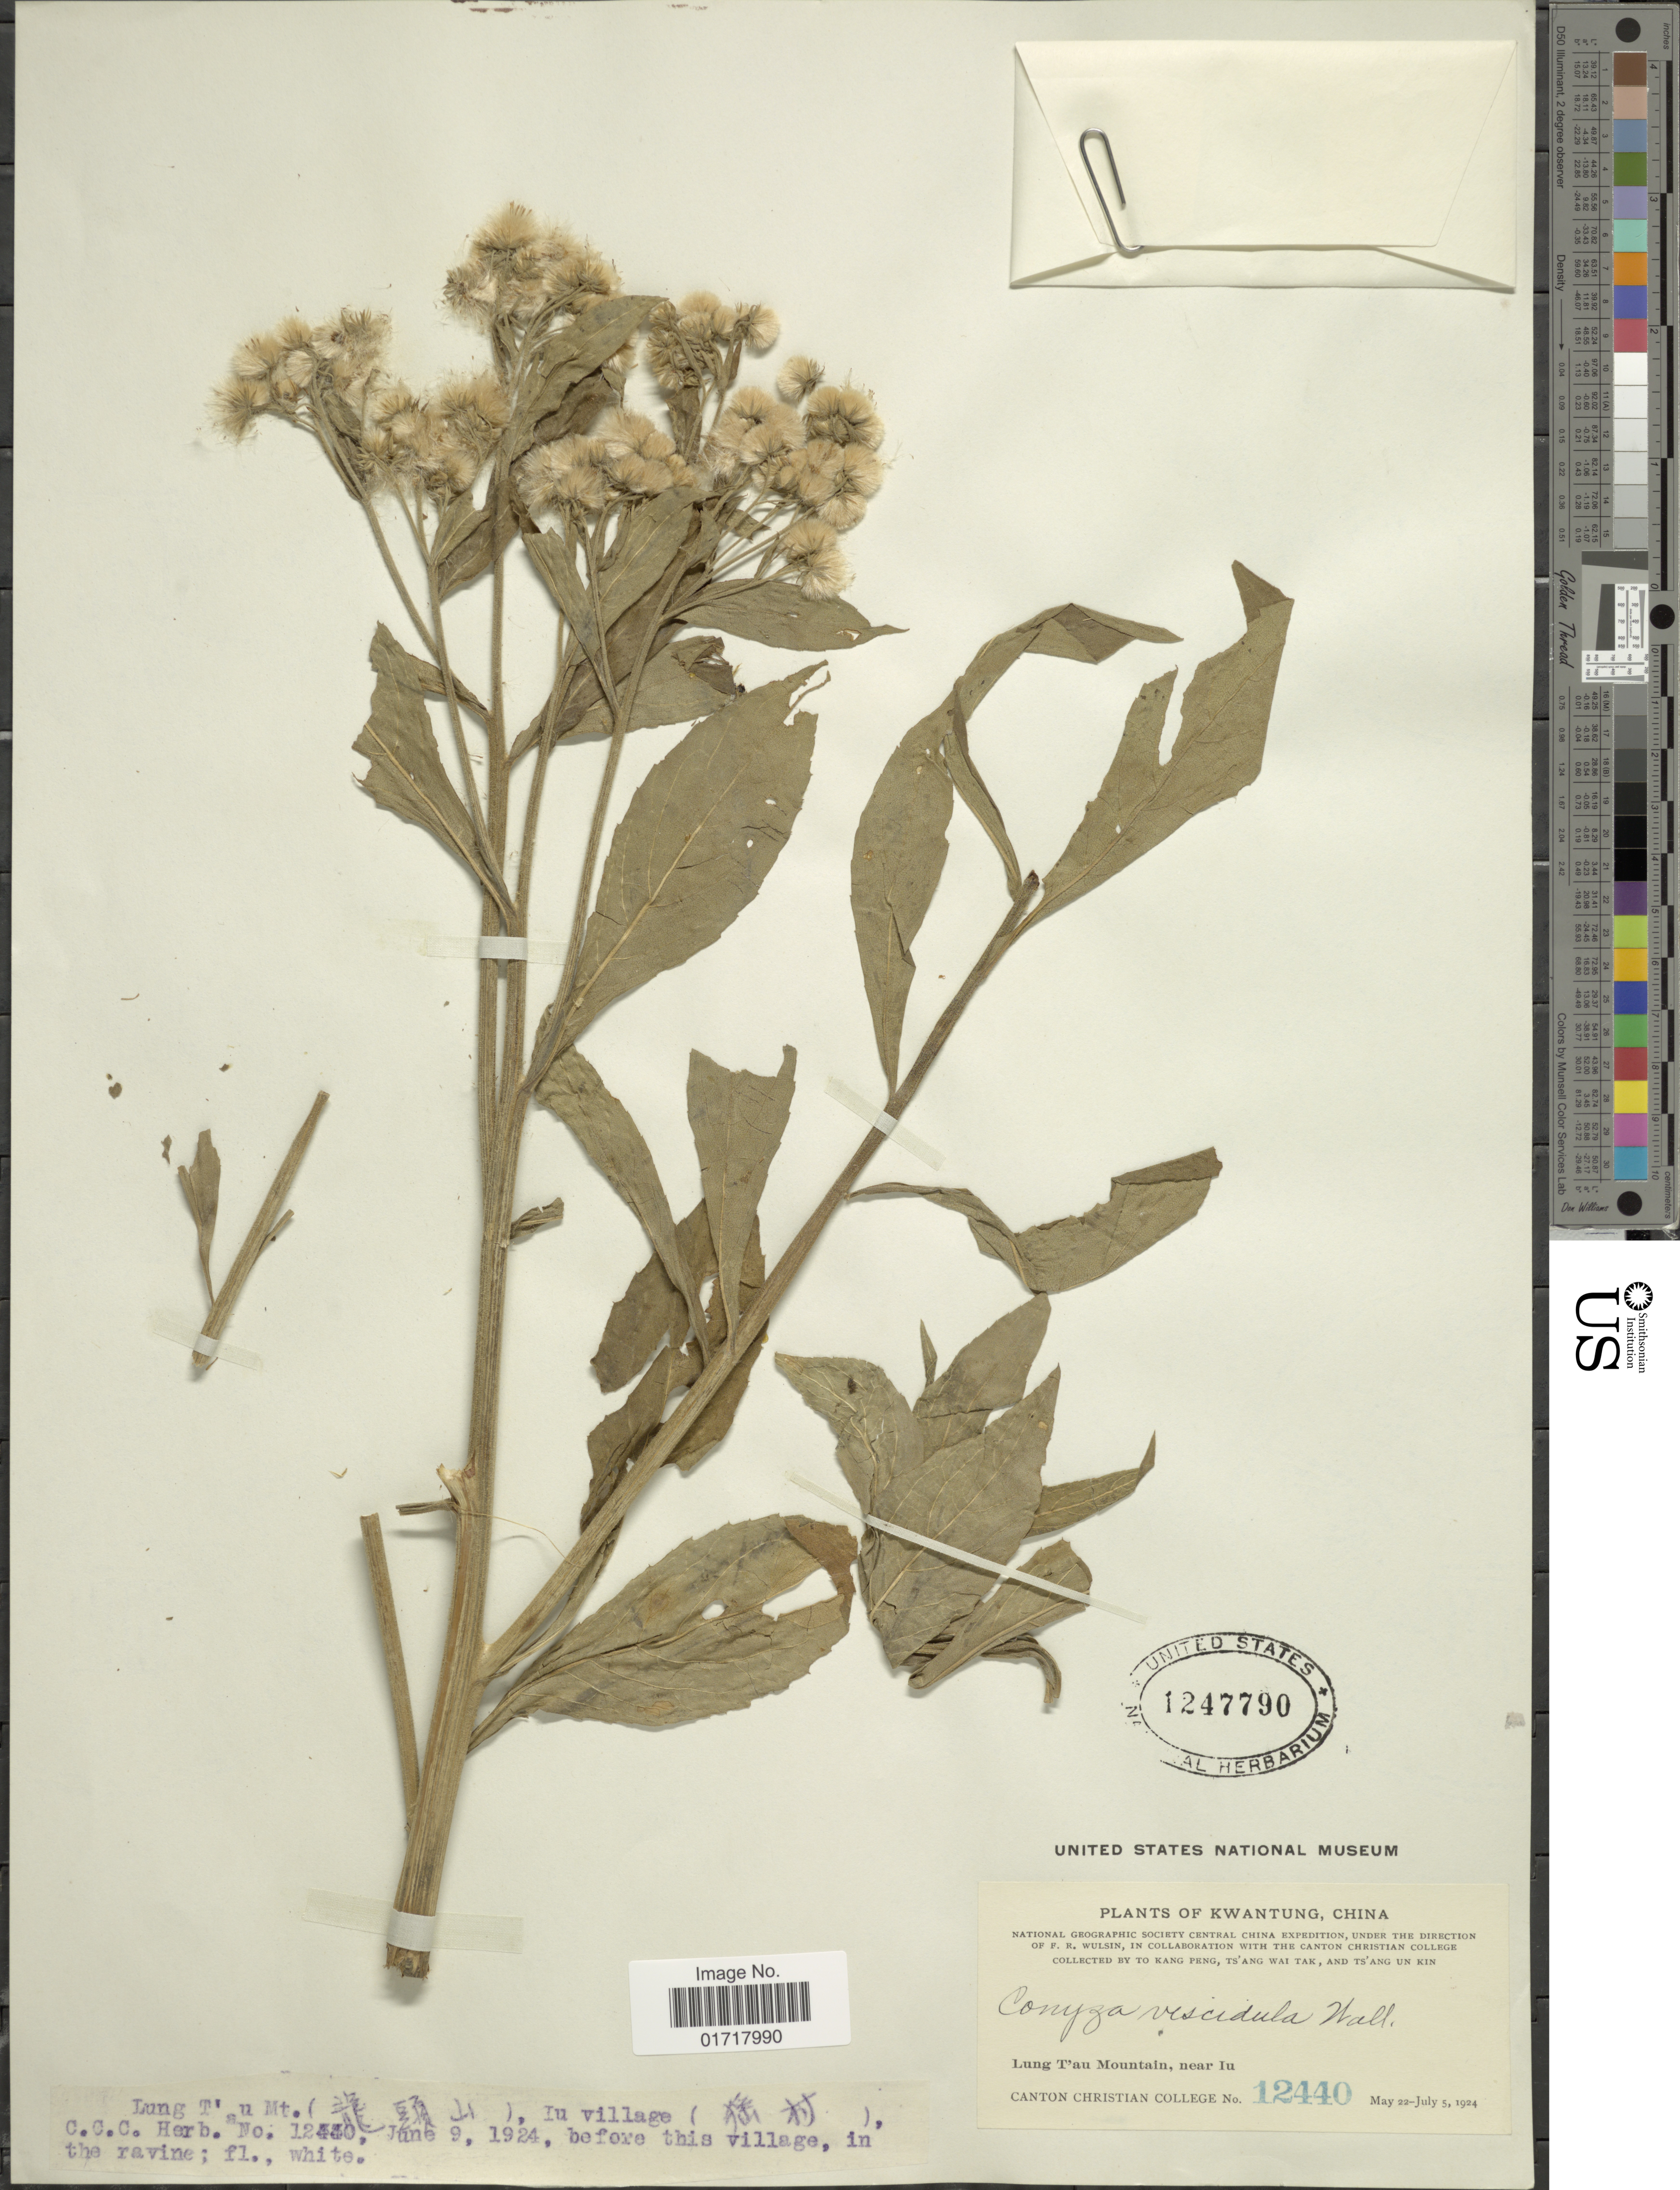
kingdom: Plantae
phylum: Tracheophyta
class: Magnoliopsida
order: Asterales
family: Asteraceae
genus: Conyza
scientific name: Conyza viscidula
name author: Wall.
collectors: T. Ping, W. T. Tsang & U. K. Tsang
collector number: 12440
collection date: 1924-06-09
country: China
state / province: Guangdong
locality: Lung T'au Mountain, near Iu.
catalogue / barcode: US 1247790